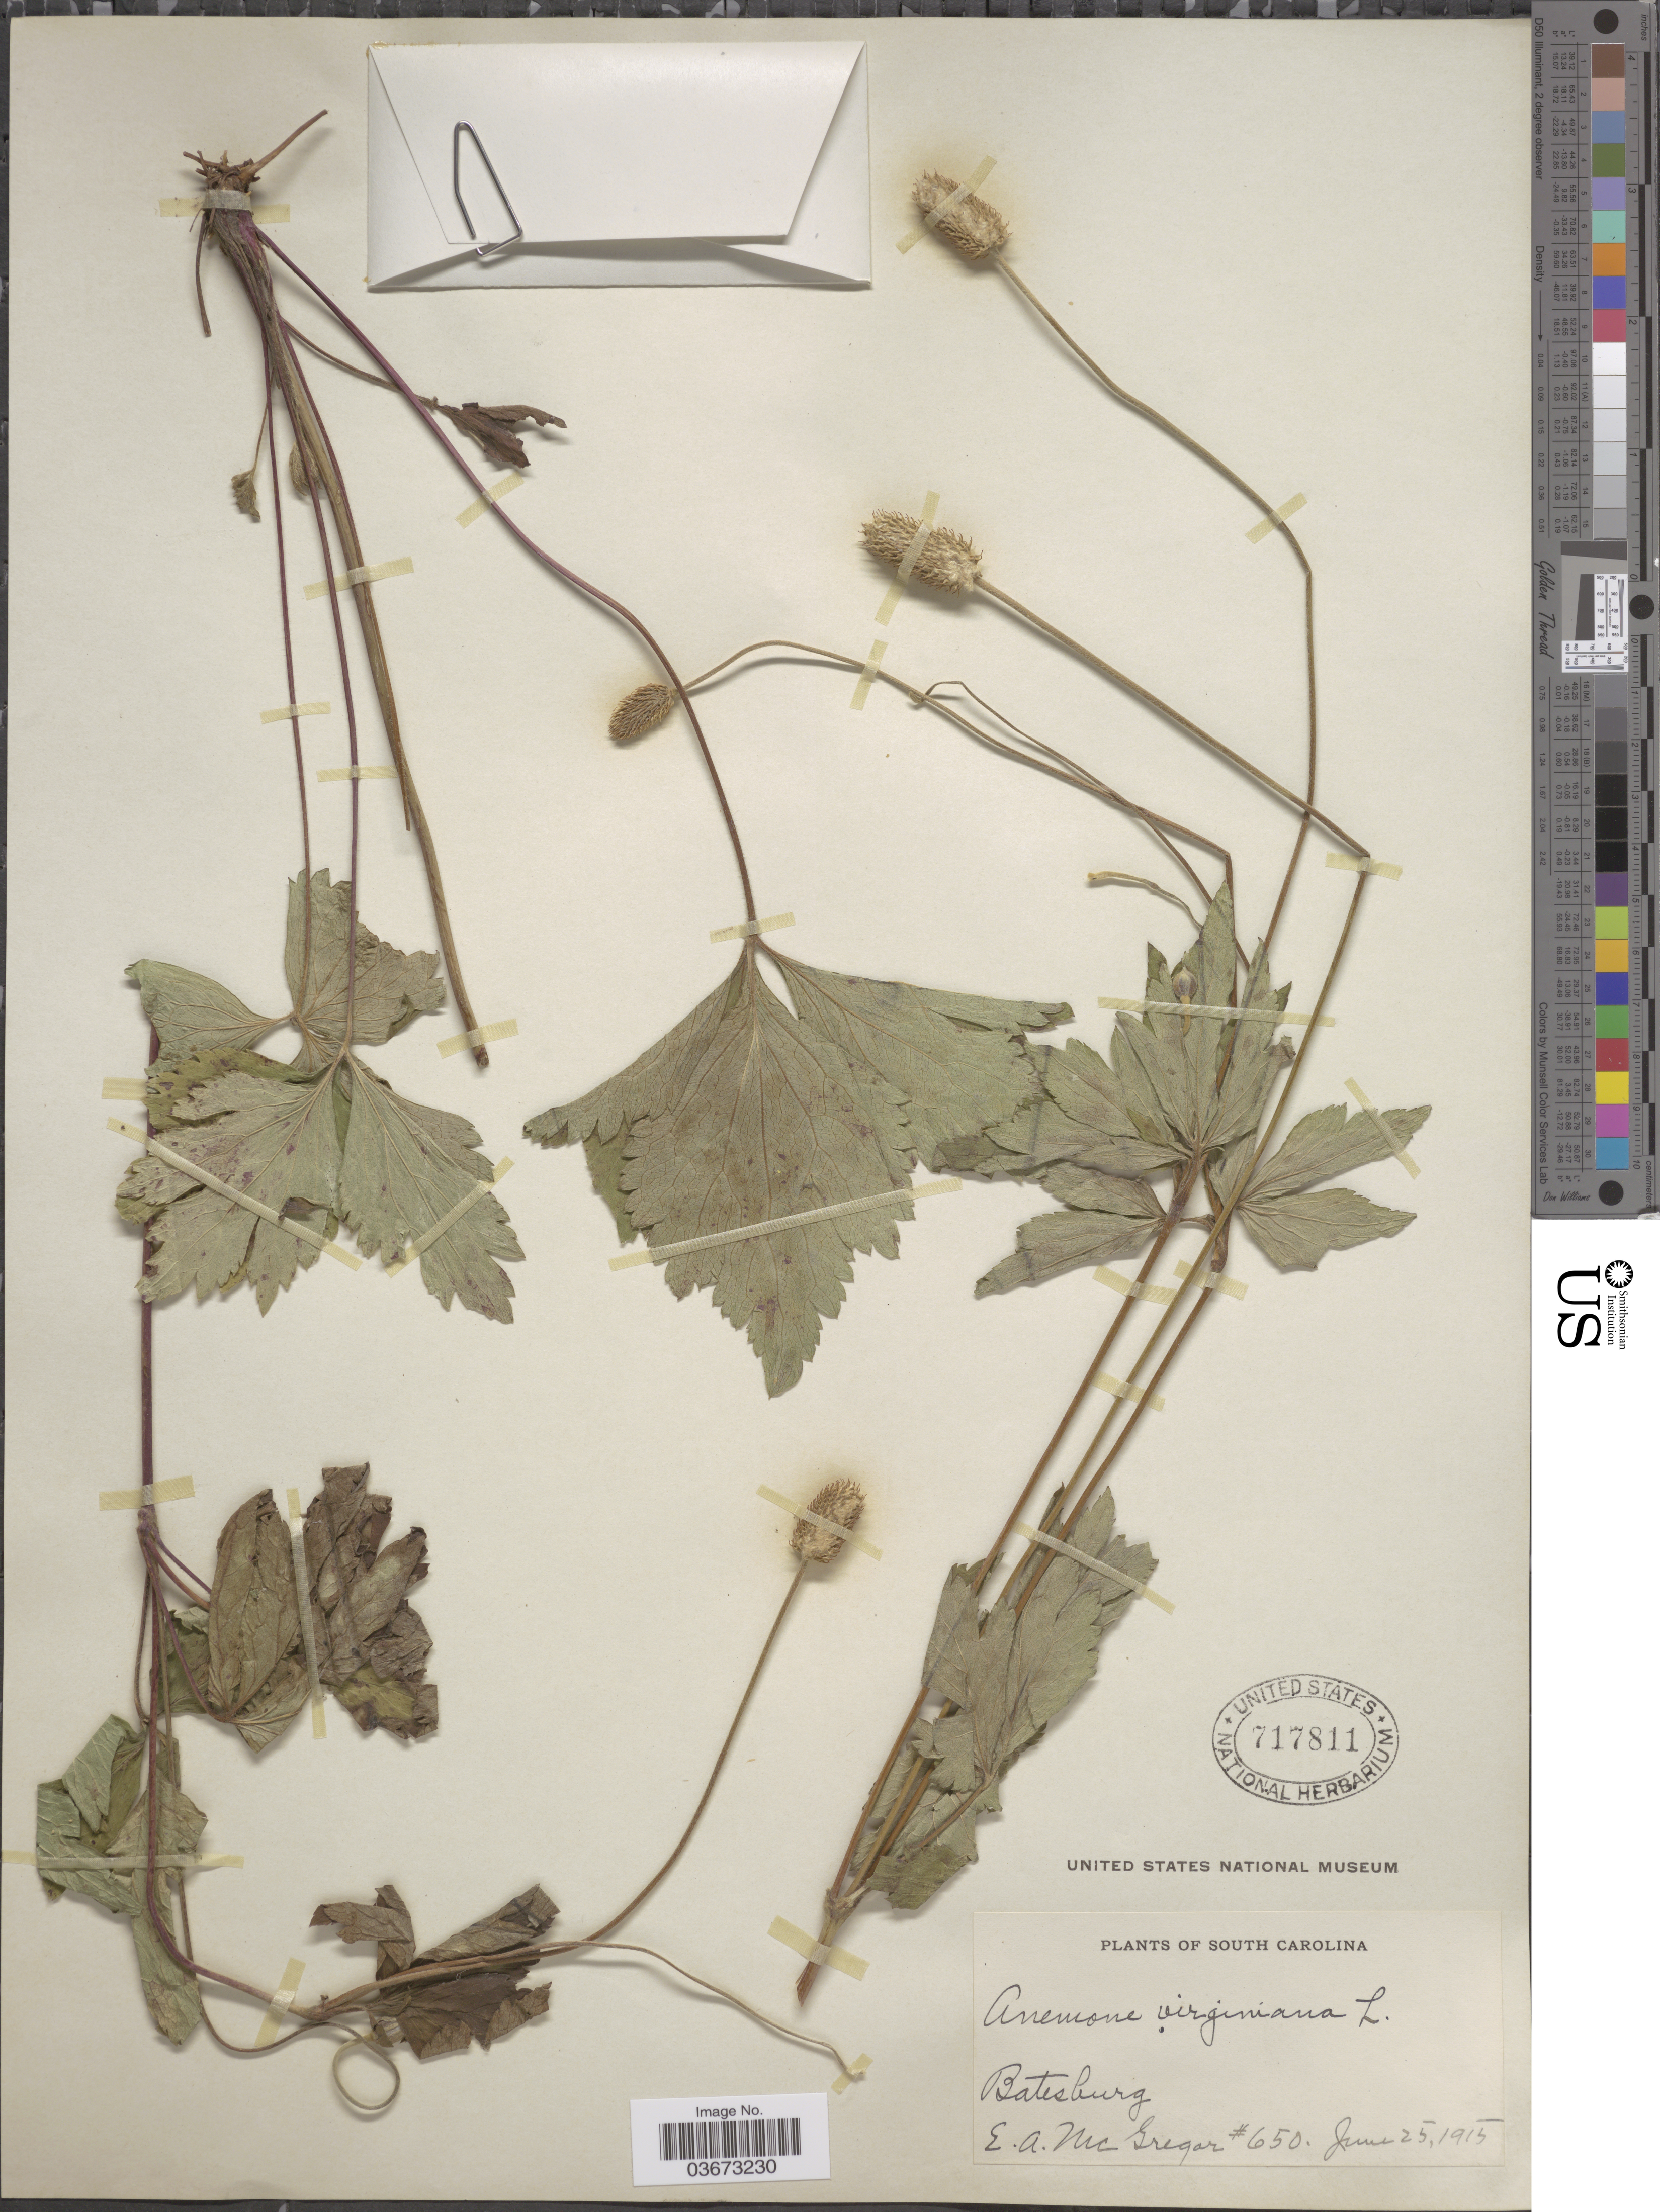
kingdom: Plantae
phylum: Tracheophyta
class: Magnoliopsida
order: Ranunculales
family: Ranunculaceae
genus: Anemone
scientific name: Anemone virginiana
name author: L.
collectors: E. A. McGregor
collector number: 650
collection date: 1915-06-25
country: United States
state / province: South Carolina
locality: Batesburg.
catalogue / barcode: US 717811